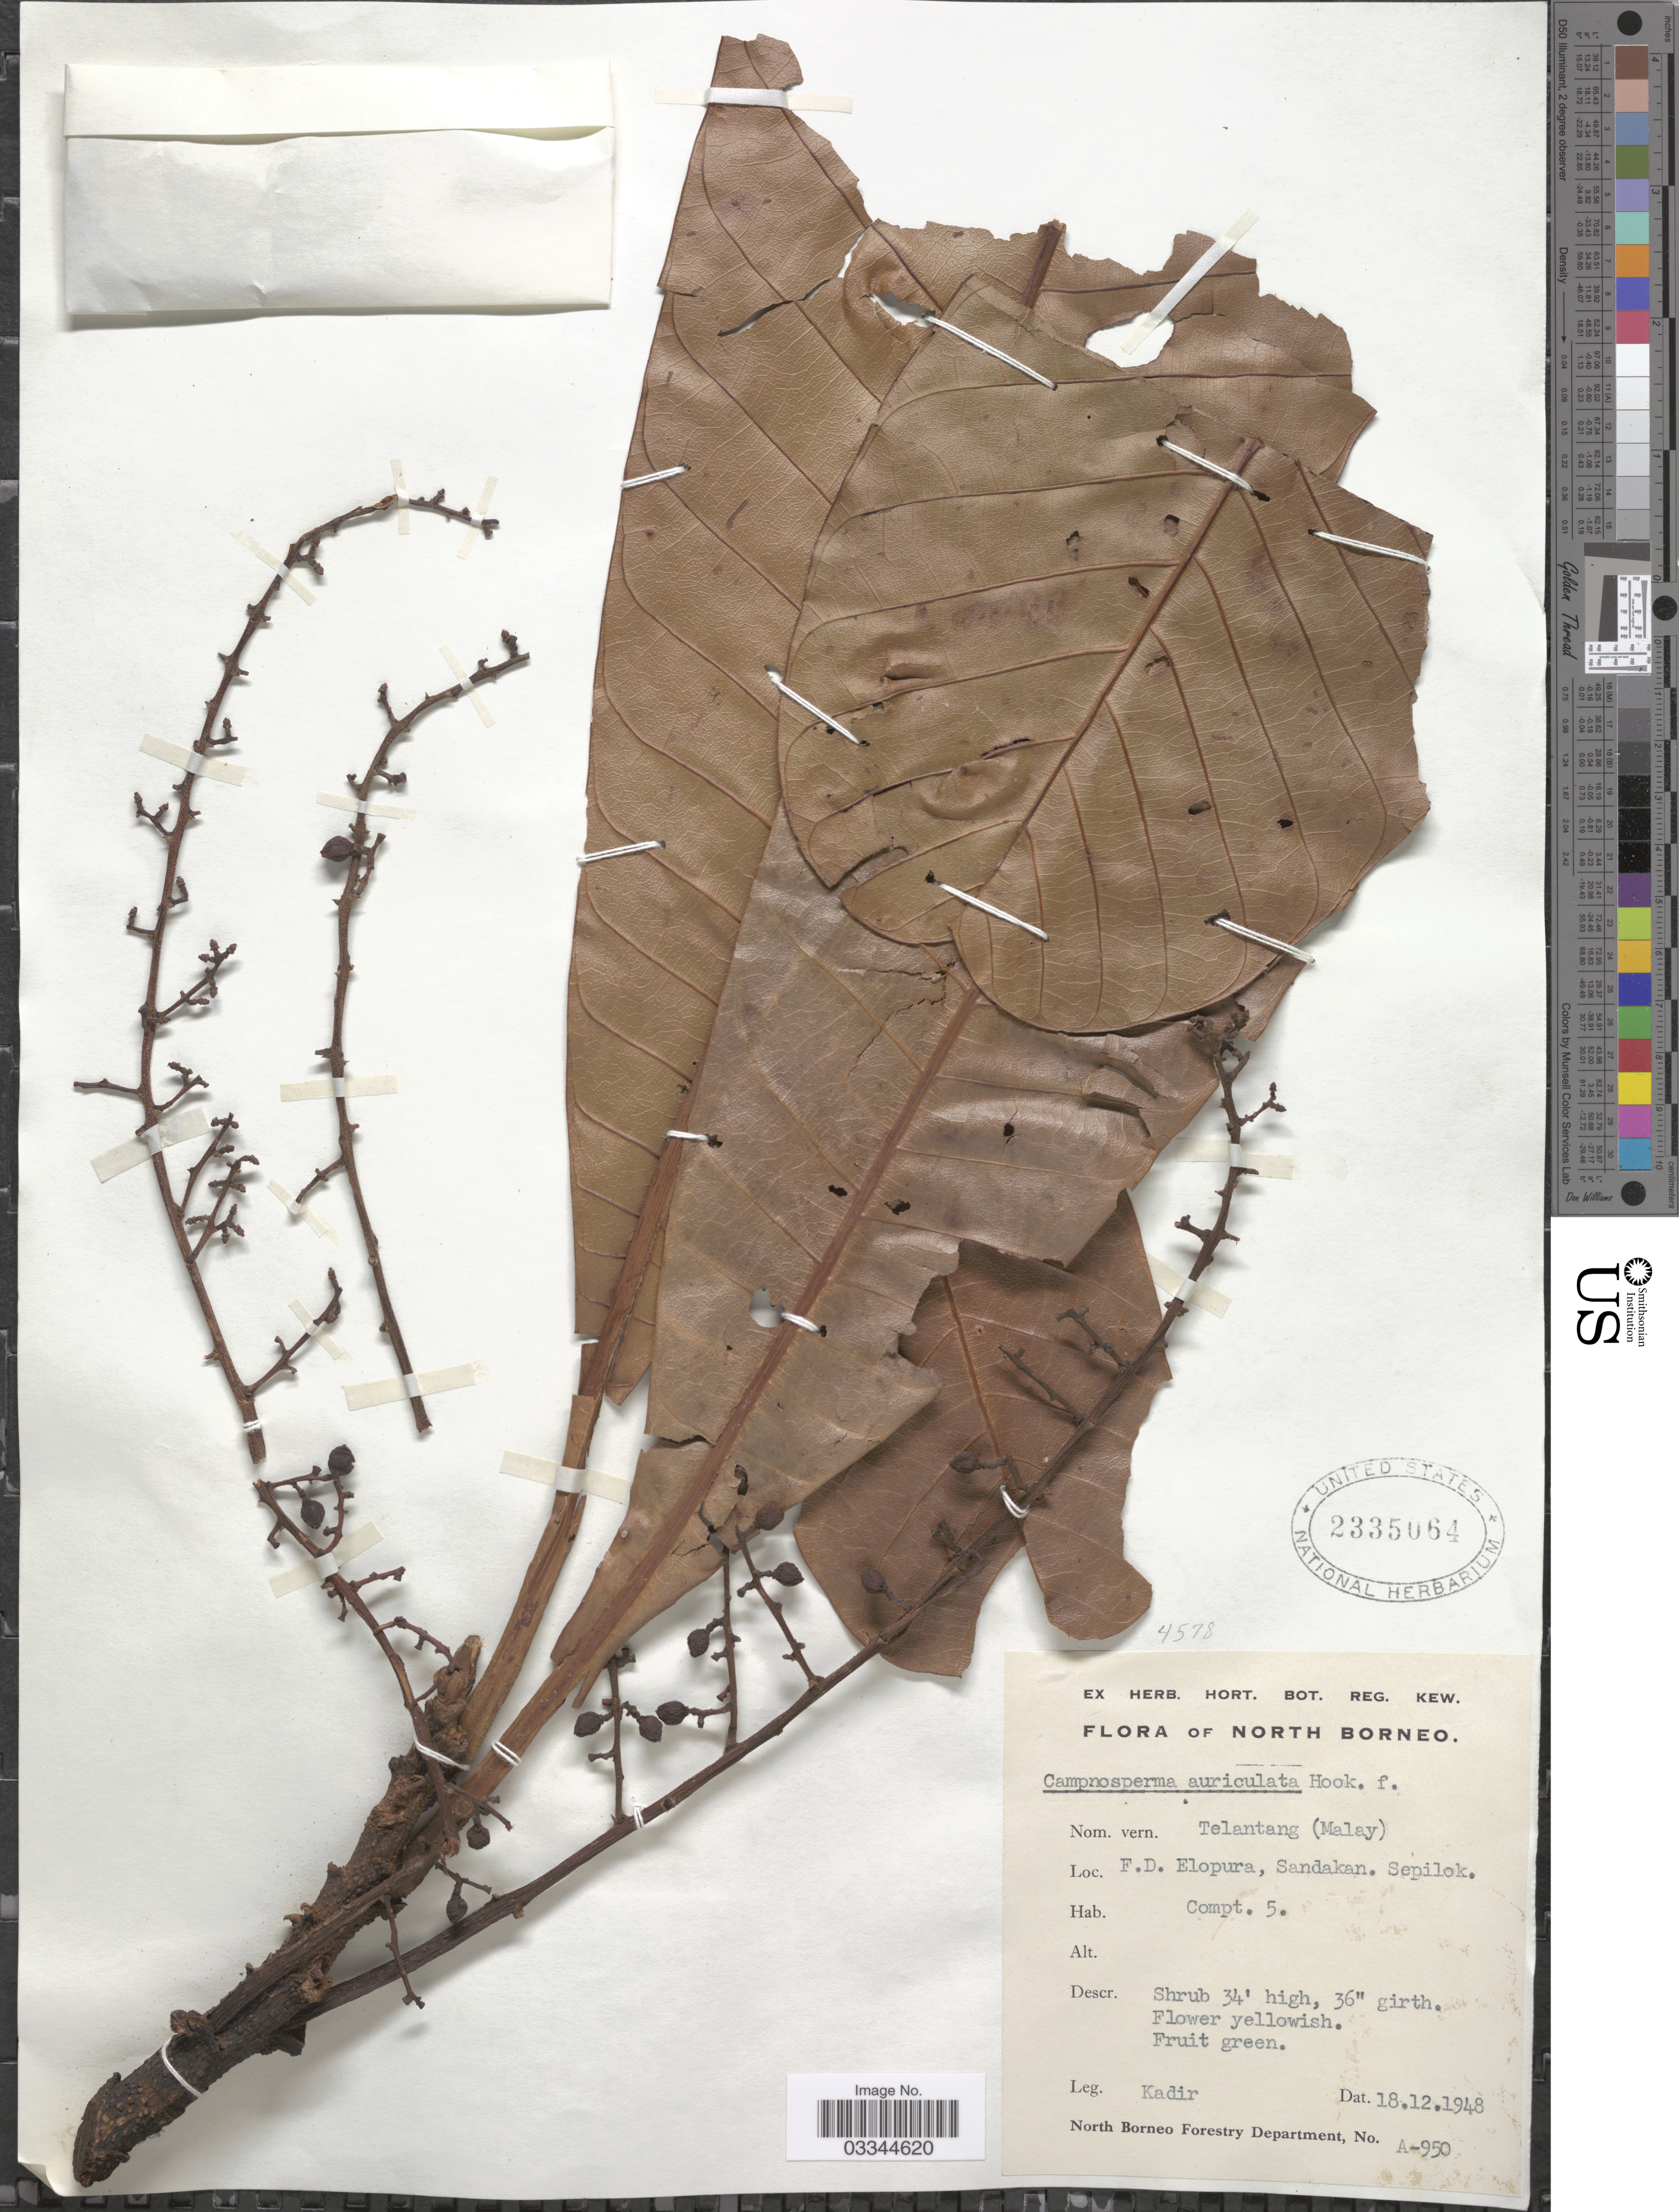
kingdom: Plantae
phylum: Tracheophyta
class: Magnoliopsida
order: Sapindales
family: Anacardiaceae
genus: Campnosperma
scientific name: Campnosperma auriculatum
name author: (Blume) Hook. f.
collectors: -. Kadir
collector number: A-950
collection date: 1948-12-18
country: Malaysia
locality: North Borneo. F.D. Elopura, Sandakan. Sepilok. Compt. 5.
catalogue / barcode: US 2335064